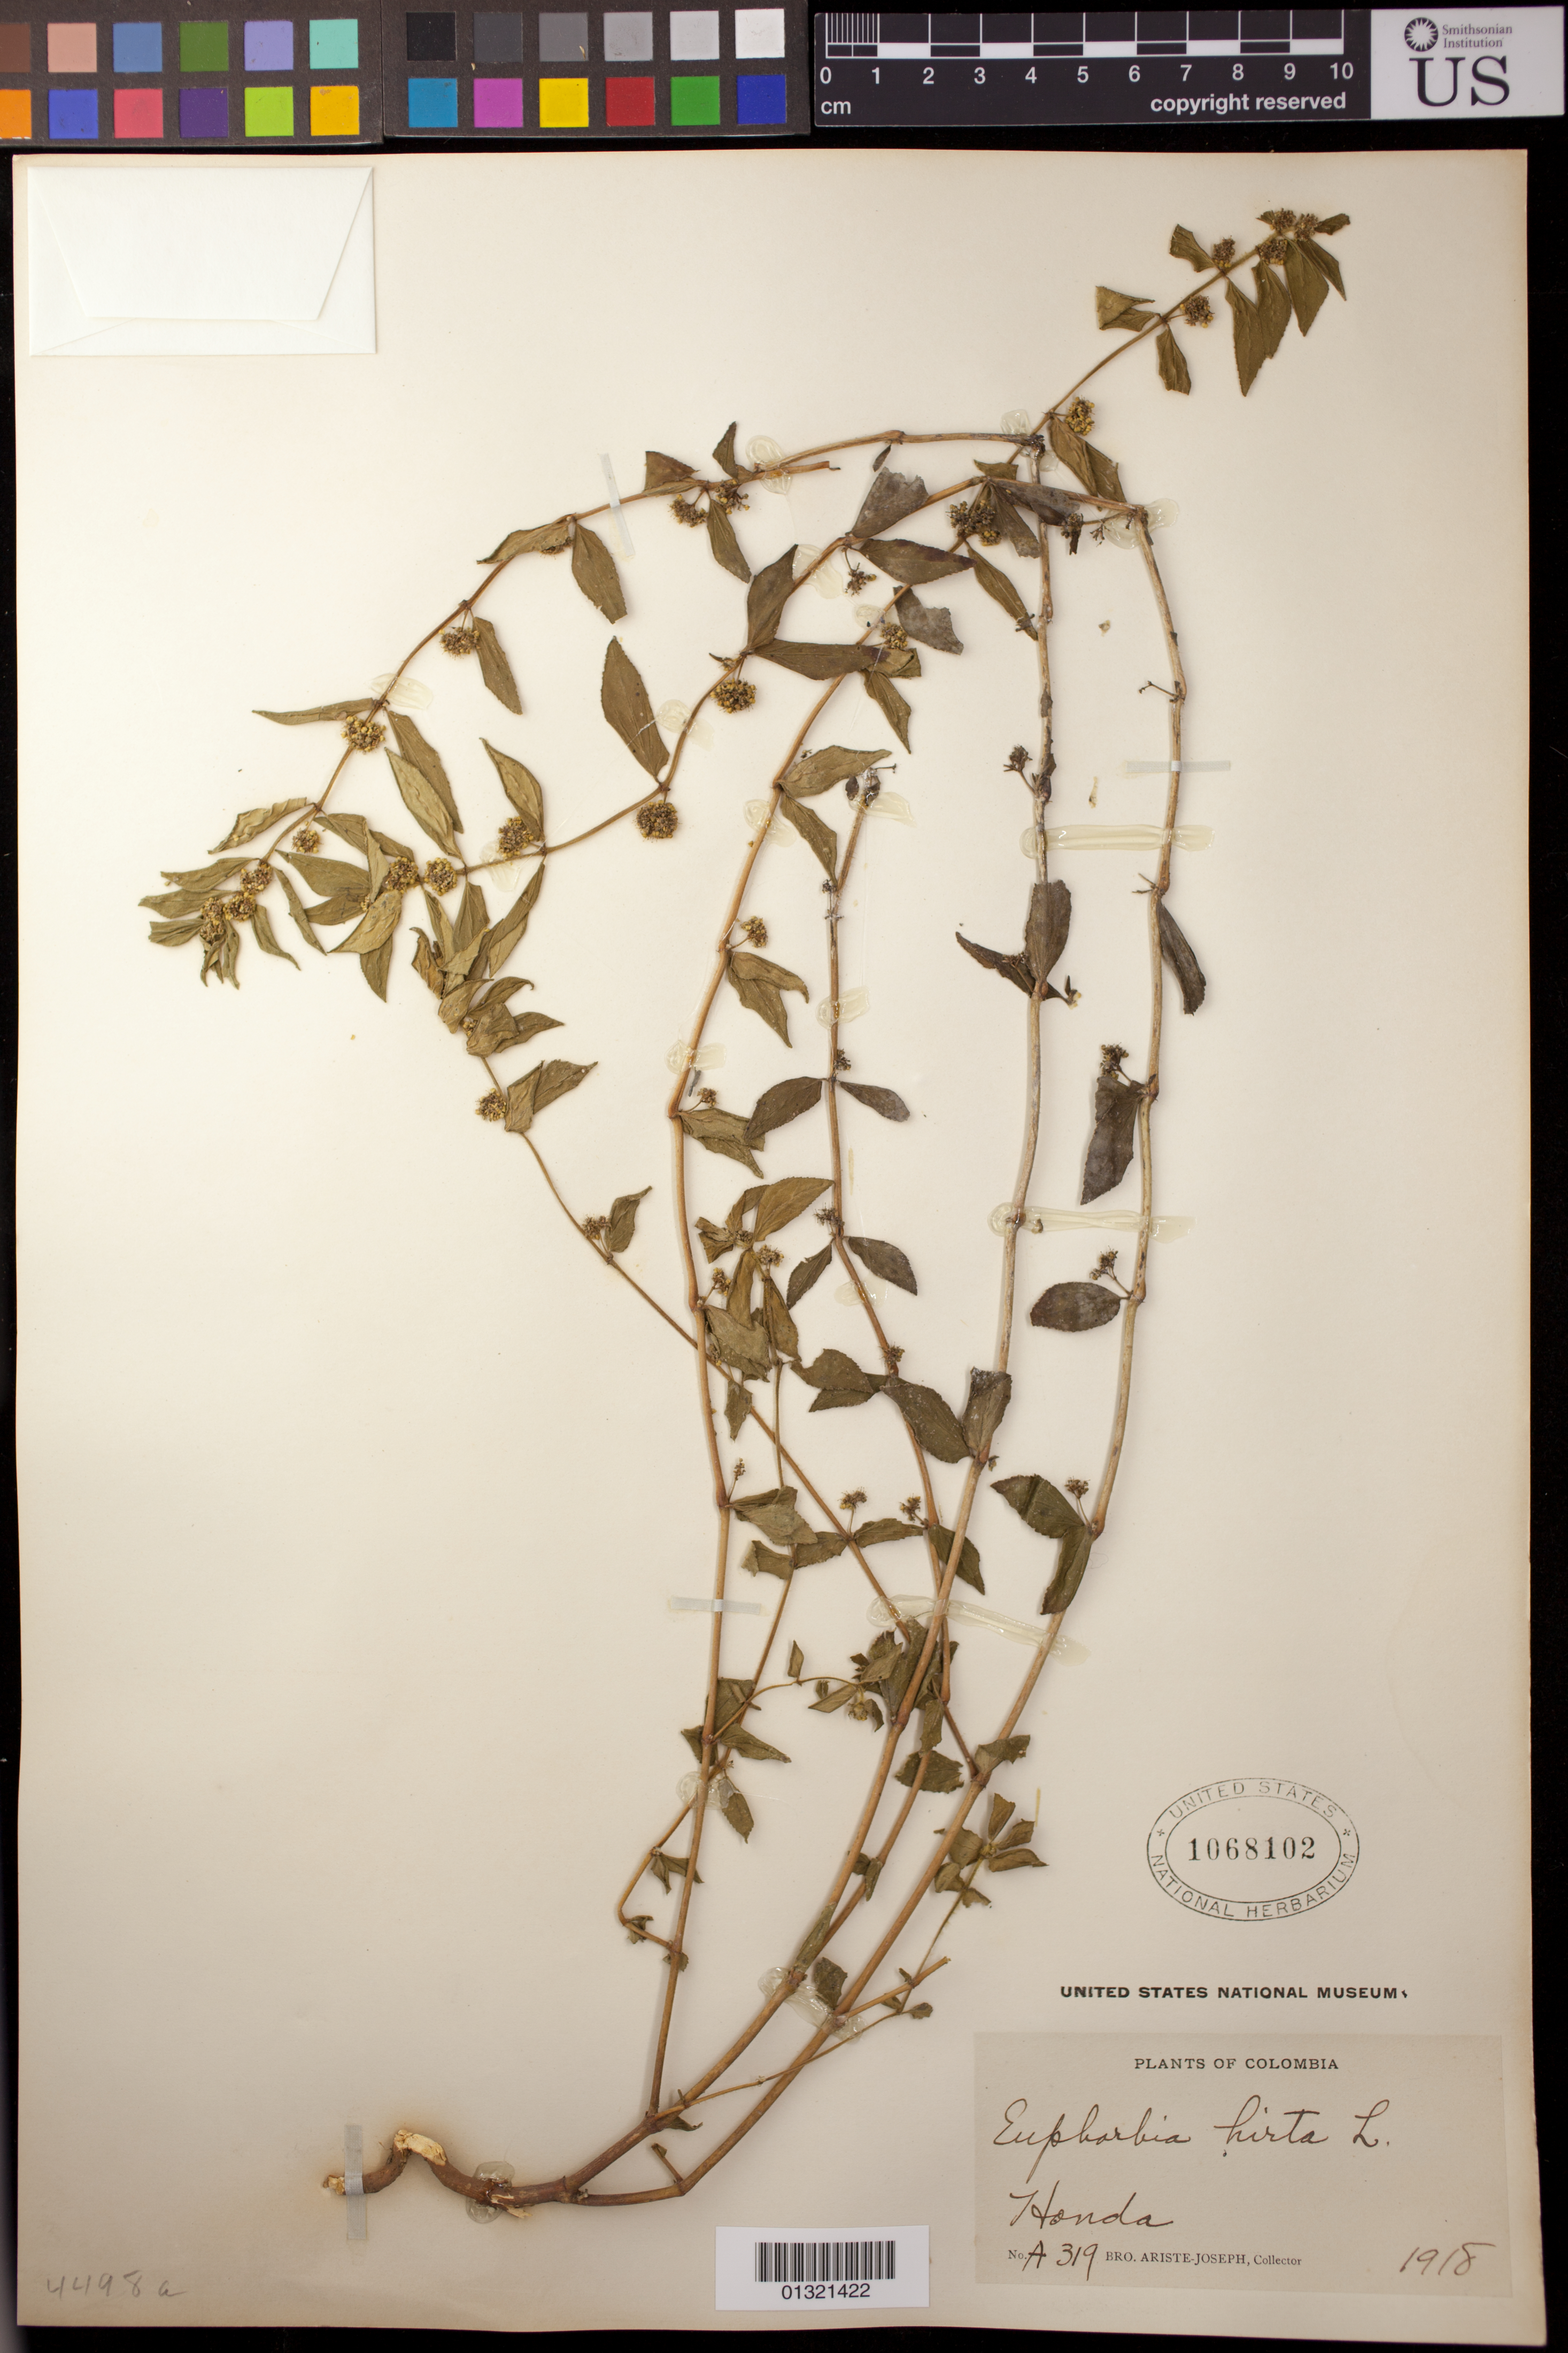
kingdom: Plantae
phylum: Tracheophyta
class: Magnoliopsida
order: Malpighiales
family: Euphorbiaceae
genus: Euphorbia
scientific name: Euphorbia hirta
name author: L.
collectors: Bro. Ariste-Joseph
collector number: A319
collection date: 1918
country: Colombia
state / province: Tolima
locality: Honda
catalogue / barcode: US 1068102